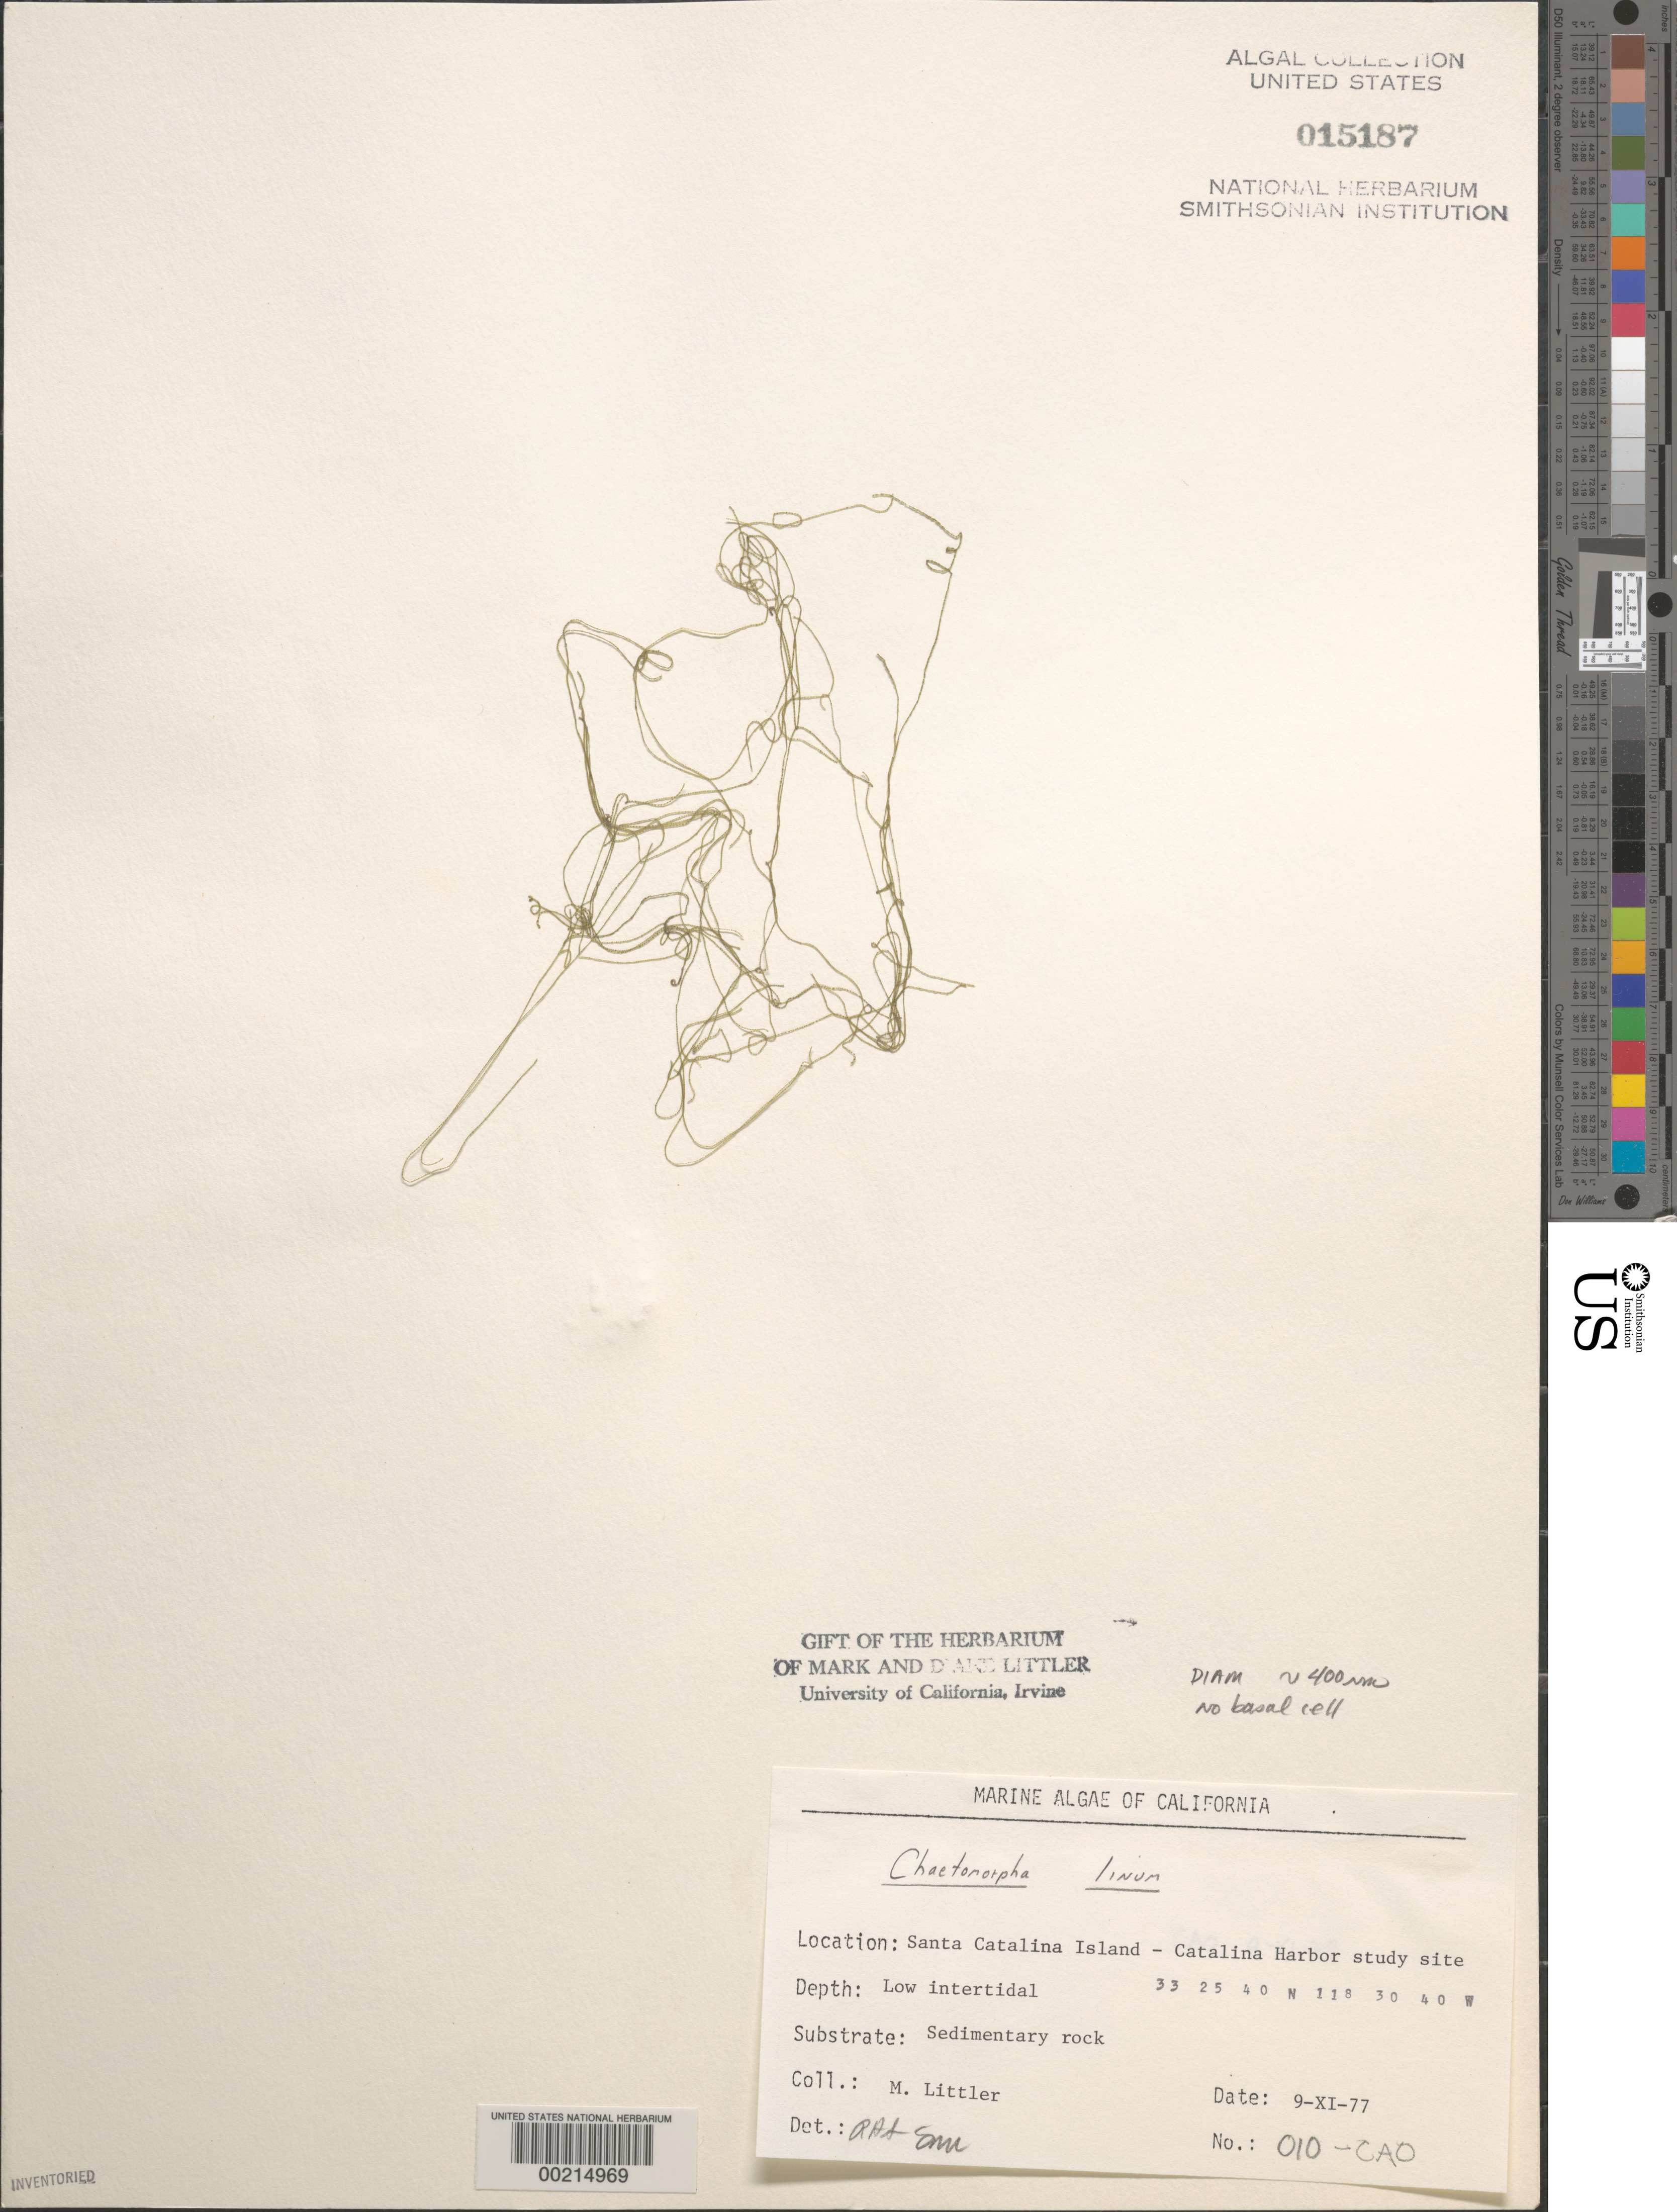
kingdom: Plantae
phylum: Chlorophyta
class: Ulvophyceae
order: Cladophorales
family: Cladophoraceae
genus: Chaetomorpha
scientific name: Chaetomorpha linum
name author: (O.F. Muell.) Kütz.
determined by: Sims, Robert H.; Murray, S. N.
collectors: M. M. Littler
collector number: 010-cao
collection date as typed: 09 Nov 1977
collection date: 1977-11-09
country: United States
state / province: California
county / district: Los Angeles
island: Santa Catalina Island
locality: Catalina Harbor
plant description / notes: BLM-SOCALBIGHT Rocky Intertidal Survey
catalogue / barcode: US 15187